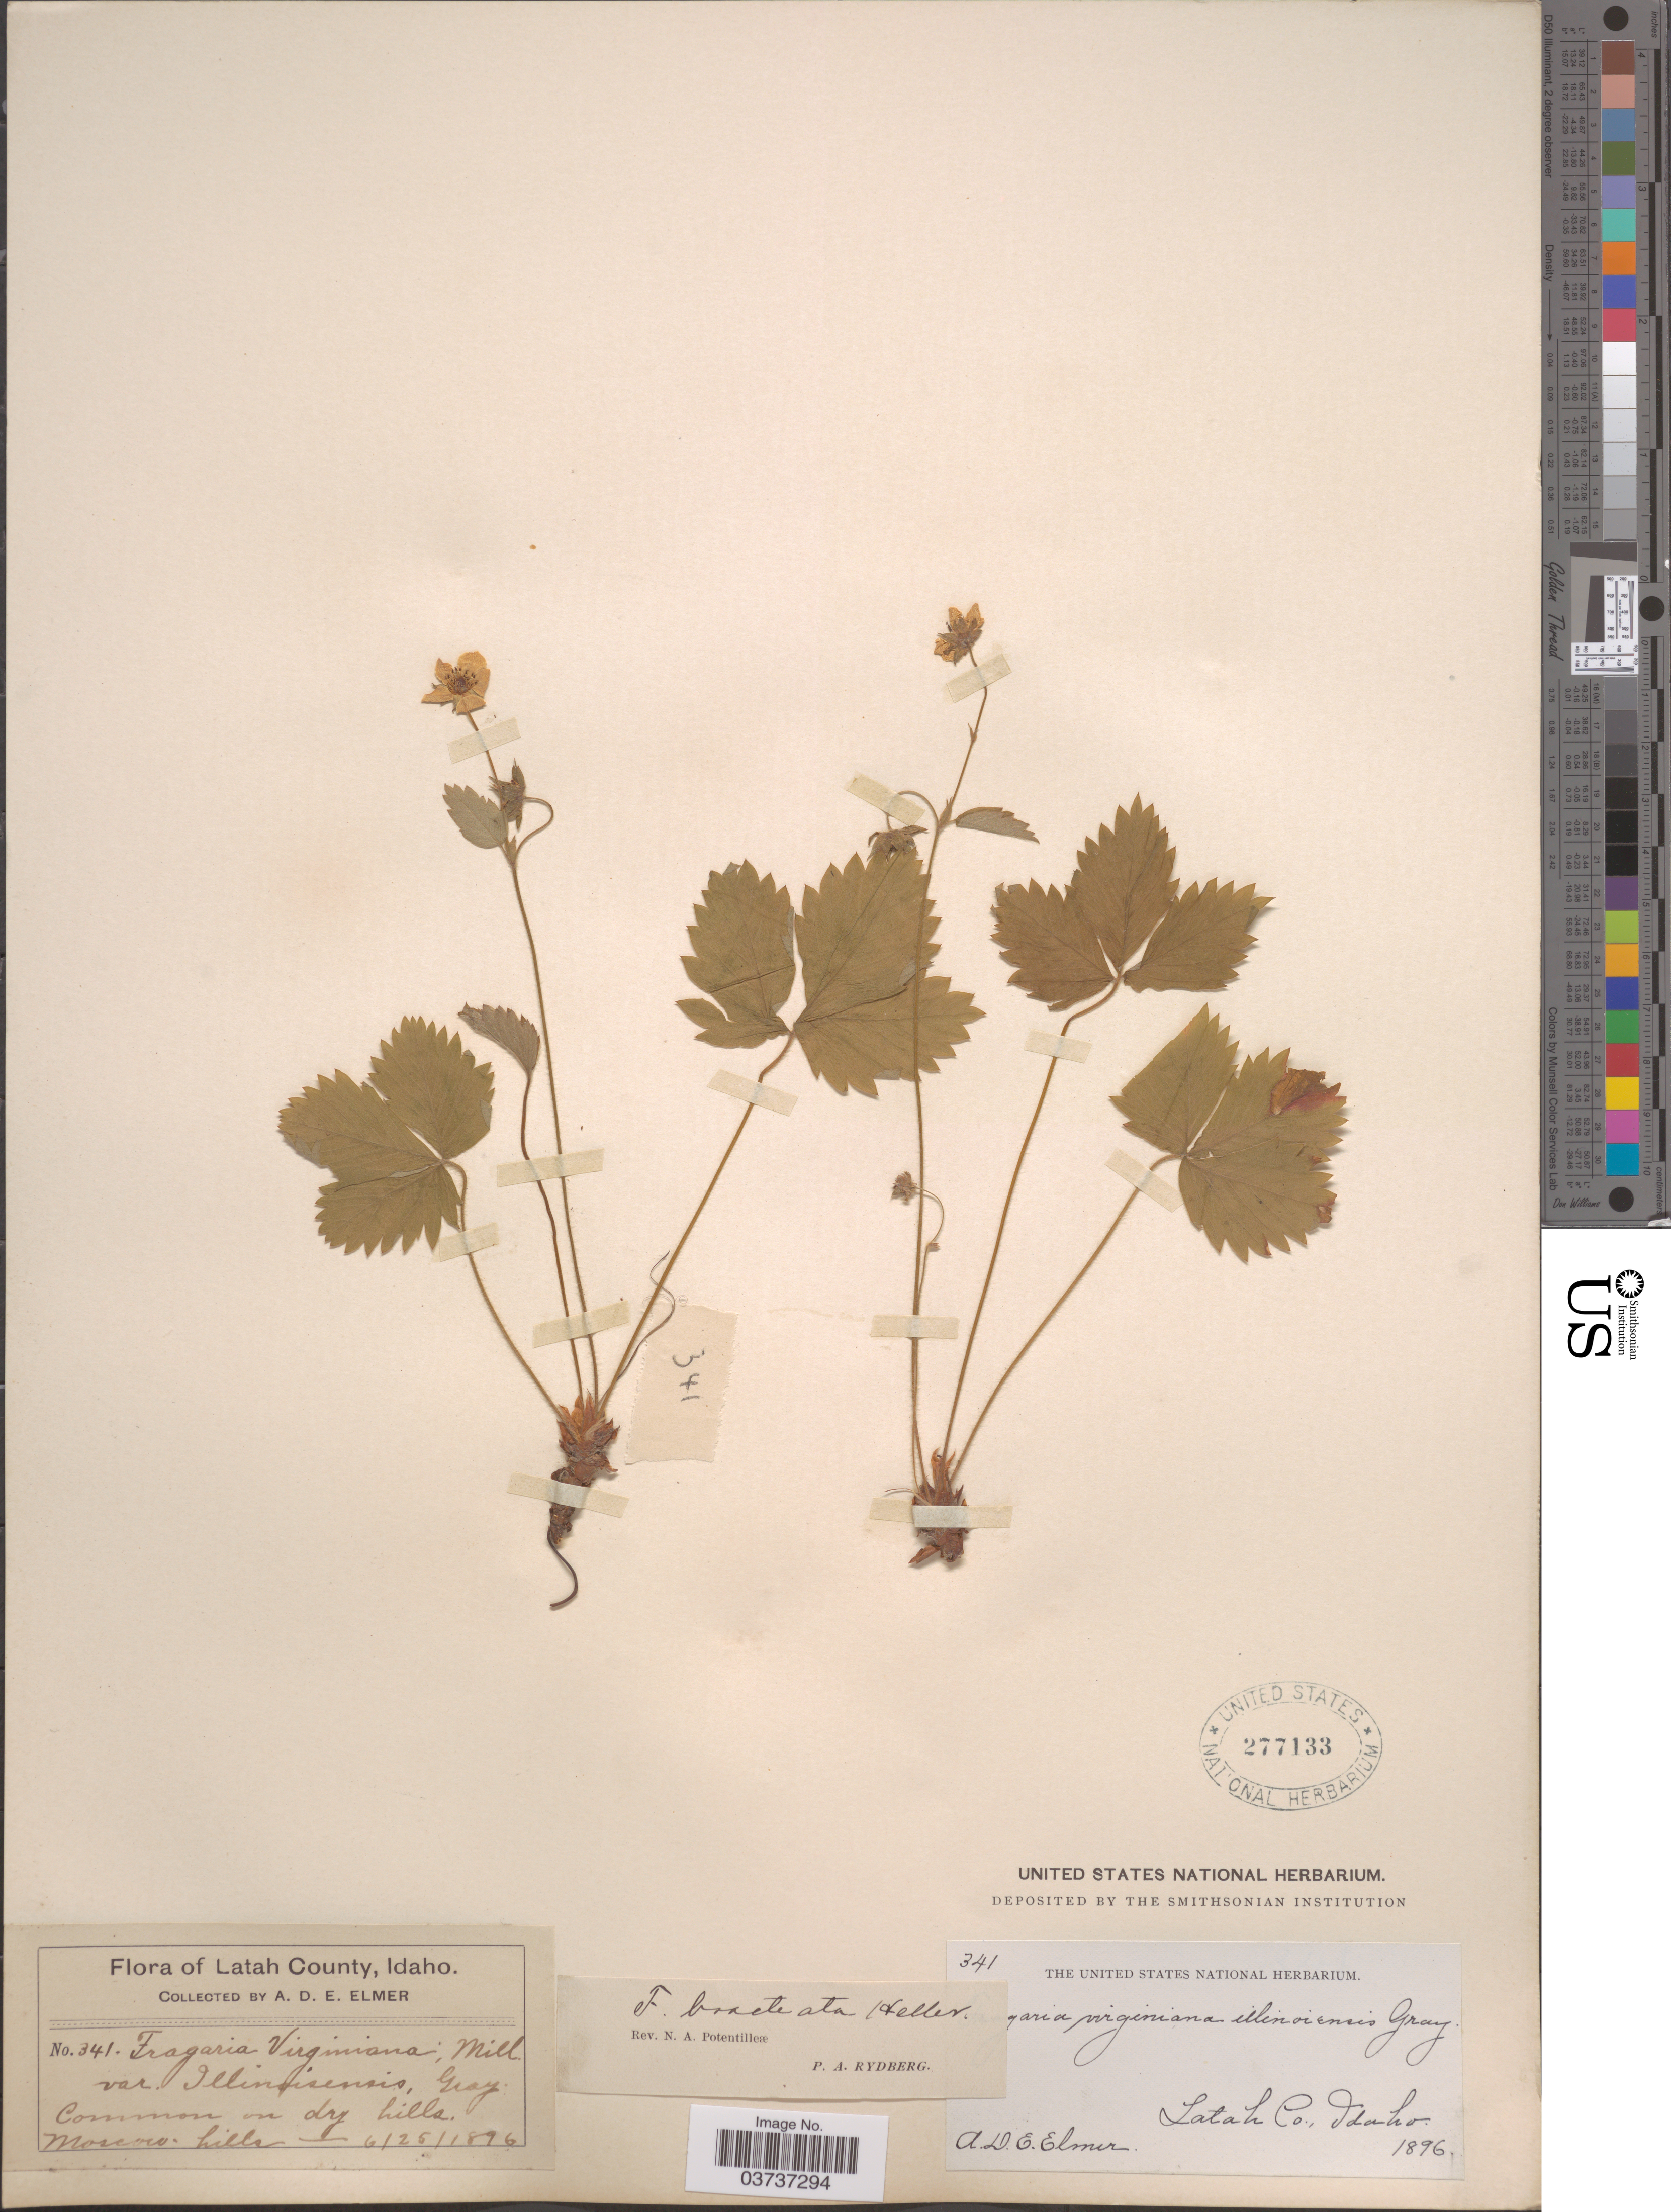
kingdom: Plantae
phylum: Tracheophyta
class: Magnoliopsida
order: Rosales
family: Rosaceae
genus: Fragaria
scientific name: Fragaria vesca subsp. bracteata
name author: L.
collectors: A. D. E. Elmer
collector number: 341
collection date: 1896-06-25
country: United States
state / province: Idaho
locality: Latah County. Moscow hills.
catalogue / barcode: US 277133